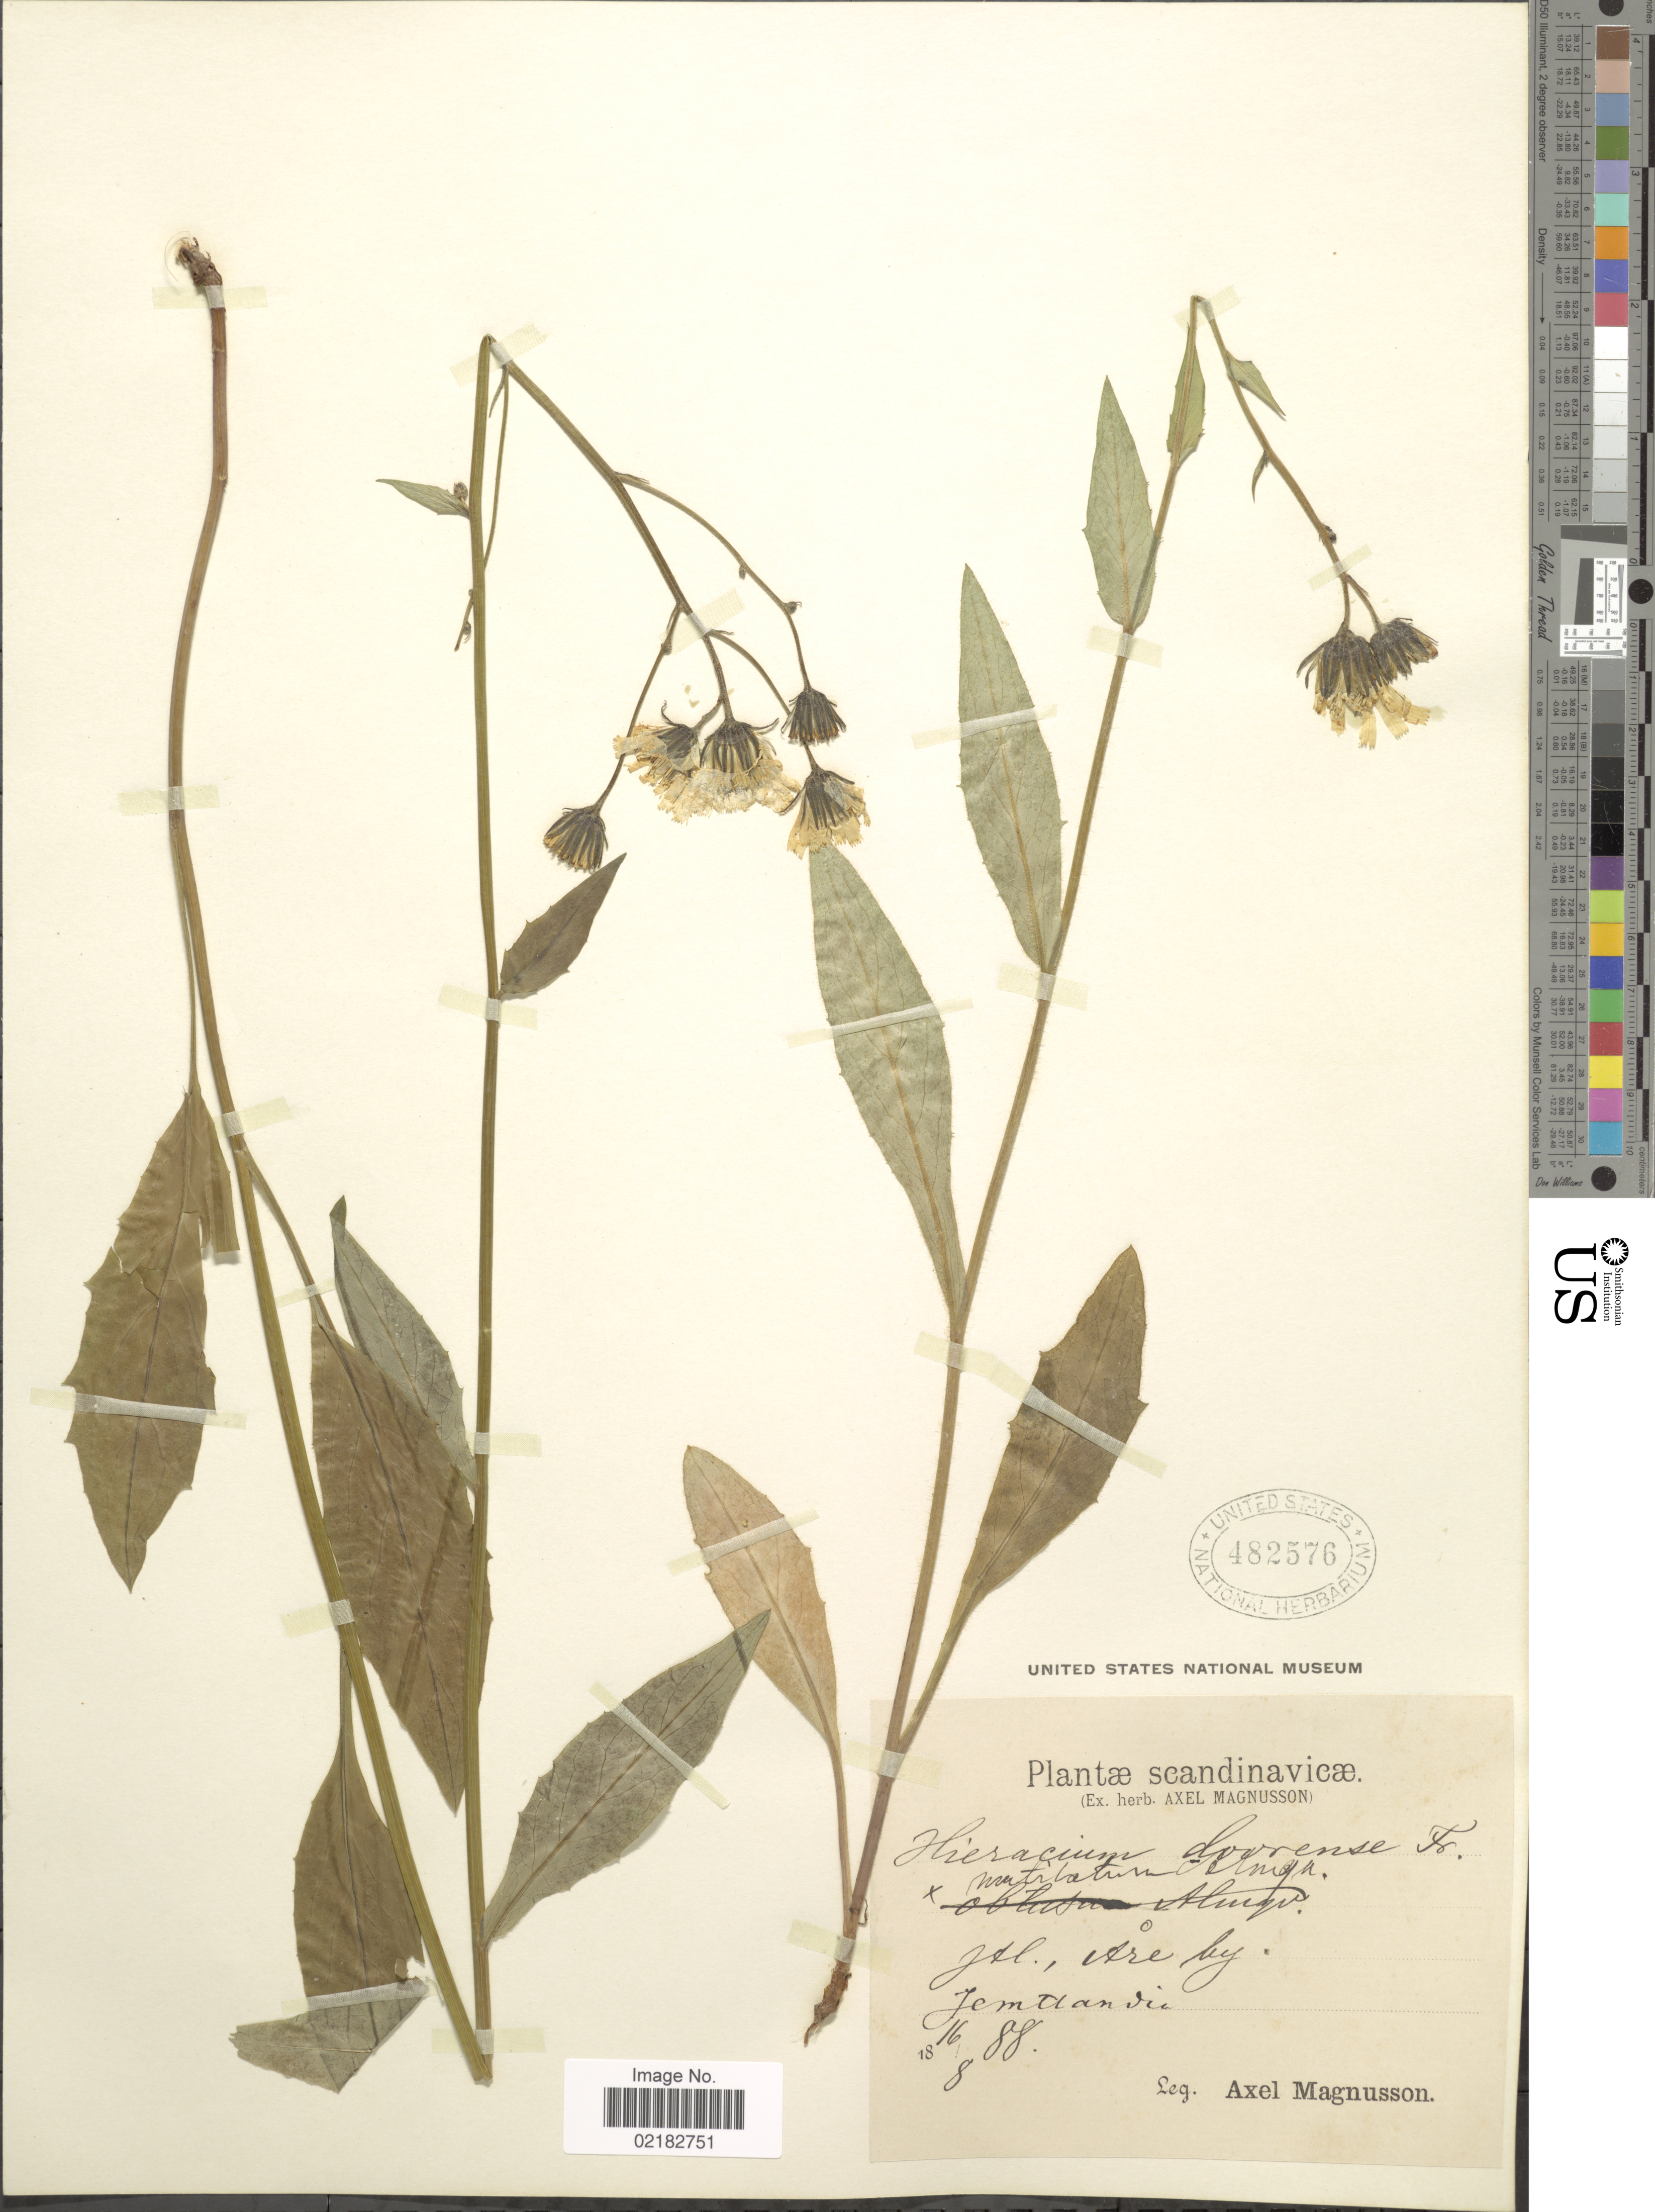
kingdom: Plantae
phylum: Tracheophyta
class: Magnoliopsida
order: Asterales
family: Asteraceae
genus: Hieracium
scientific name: Hieracium dovrense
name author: Fr.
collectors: A. Magnusson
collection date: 1888-08-16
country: Sweden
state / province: Jämtland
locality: Scandinavicae. Jtl.Are by, Jemtlandia.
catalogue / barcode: US 482576